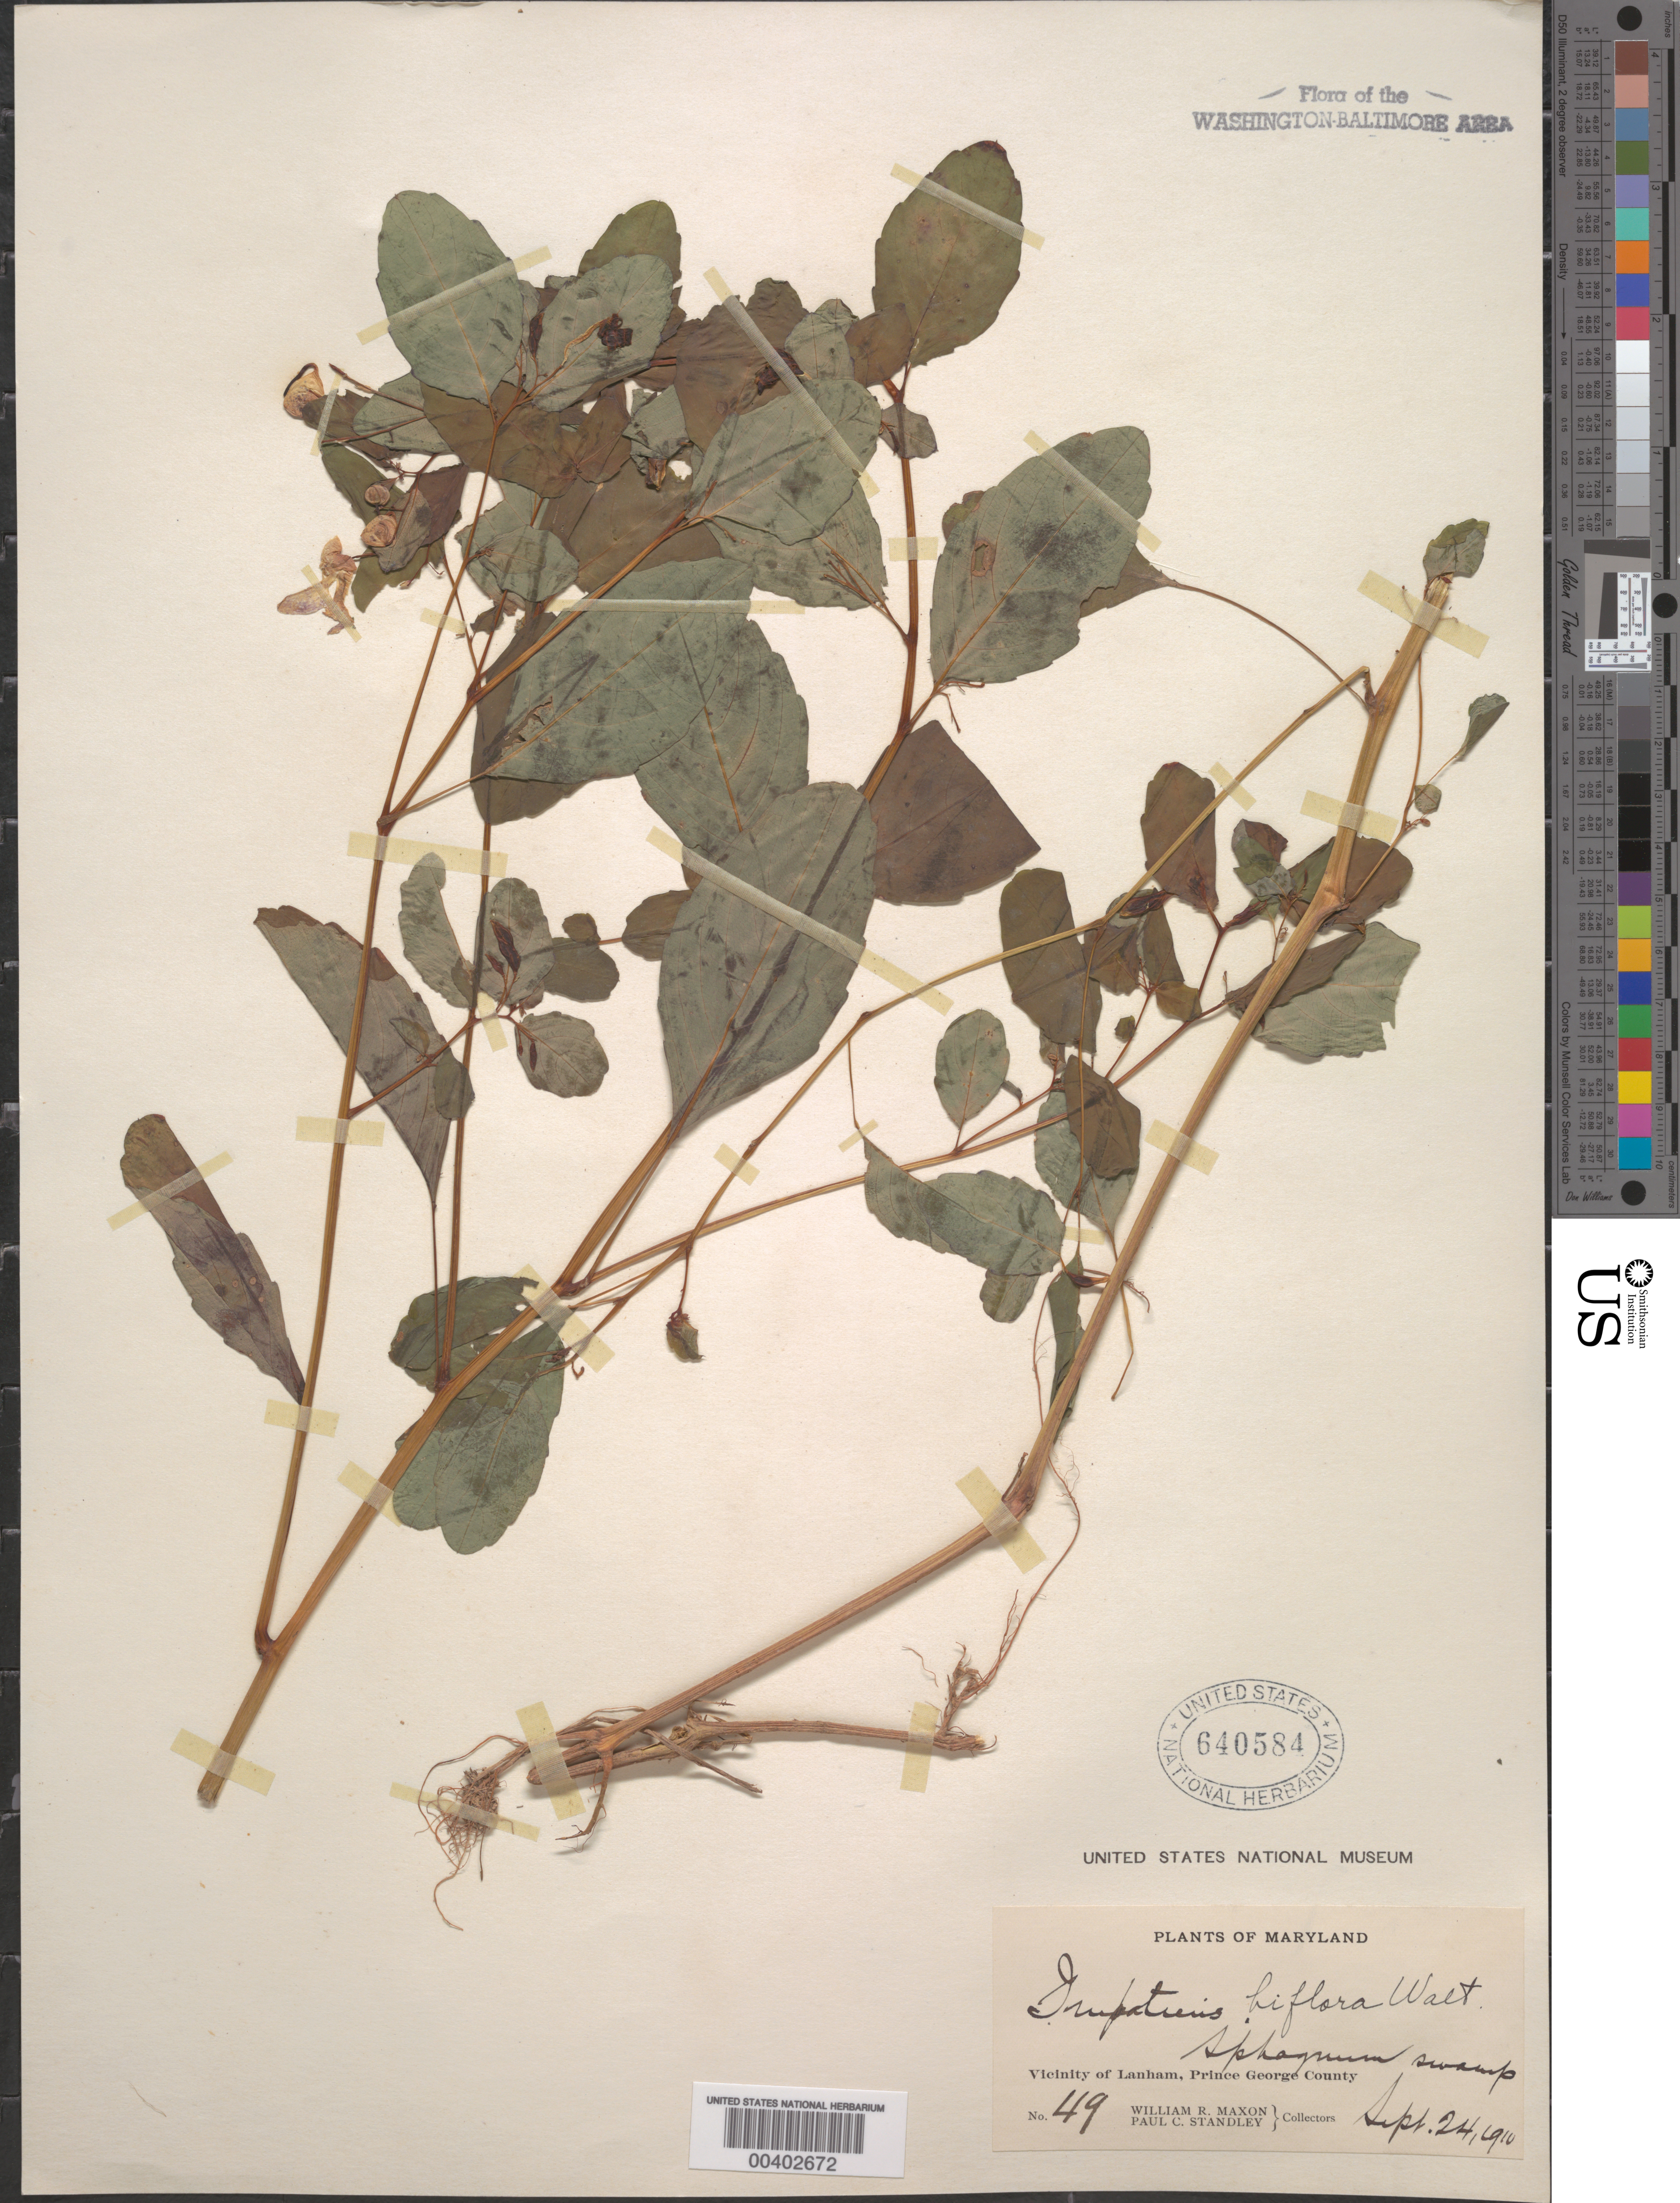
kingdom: Plantae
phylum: Tracheophyta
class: Magnoliopsida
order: Ericales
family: Balsaminaceae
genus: Impatiens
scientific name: Impatiens capensis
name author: Meerb.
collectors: W. R. Maxon & P. C. Standley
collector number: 49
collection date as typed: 24 Sep 1910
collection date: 1910-09-24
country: United States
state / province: Maryland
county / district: Prince George's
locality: Lanham vicinity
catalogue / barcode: US 640584